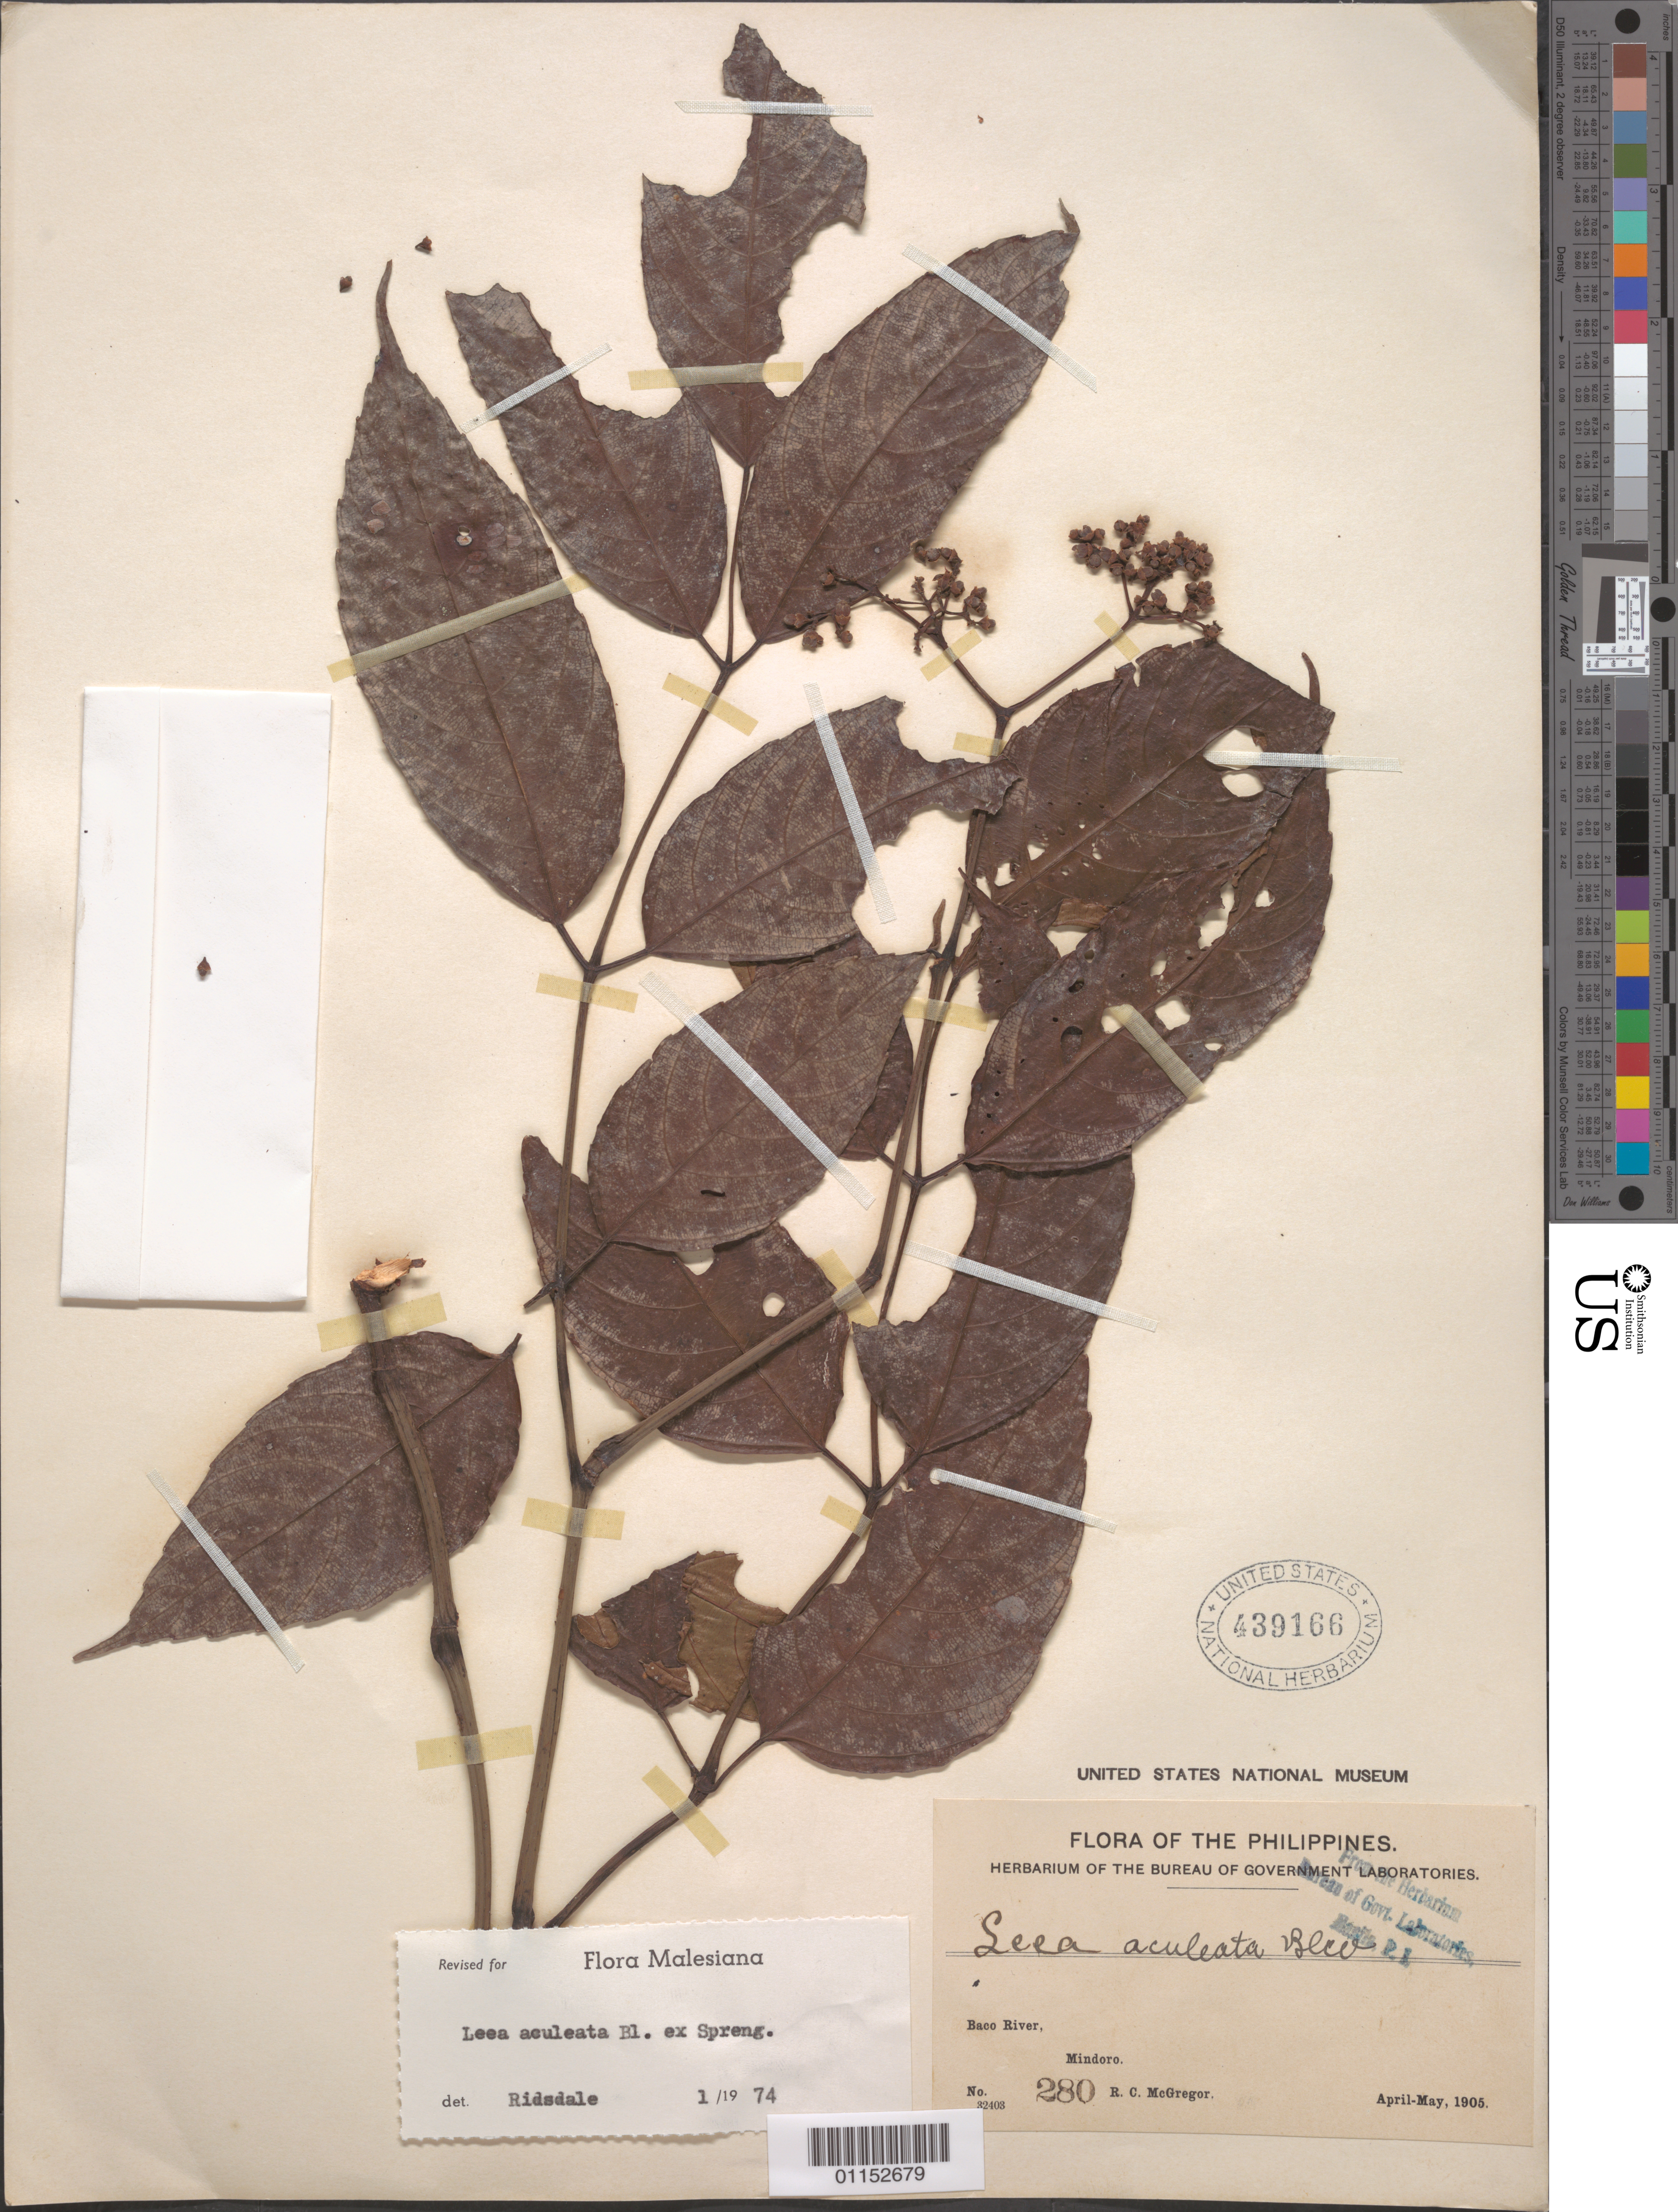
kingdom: Plantae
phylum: Tracheophyta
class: Magnoliopsida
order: Vitales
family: Vitaceae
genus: Leea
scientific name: Leea aculeata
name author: Blume ex Spreng.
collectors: R. C. McGregor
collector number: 280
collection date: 1905-04/1905-05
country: Philippines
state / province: Mimaropa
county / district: Mindoro Oriental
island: Mindoro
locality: Baco River.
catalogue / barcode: US 439166